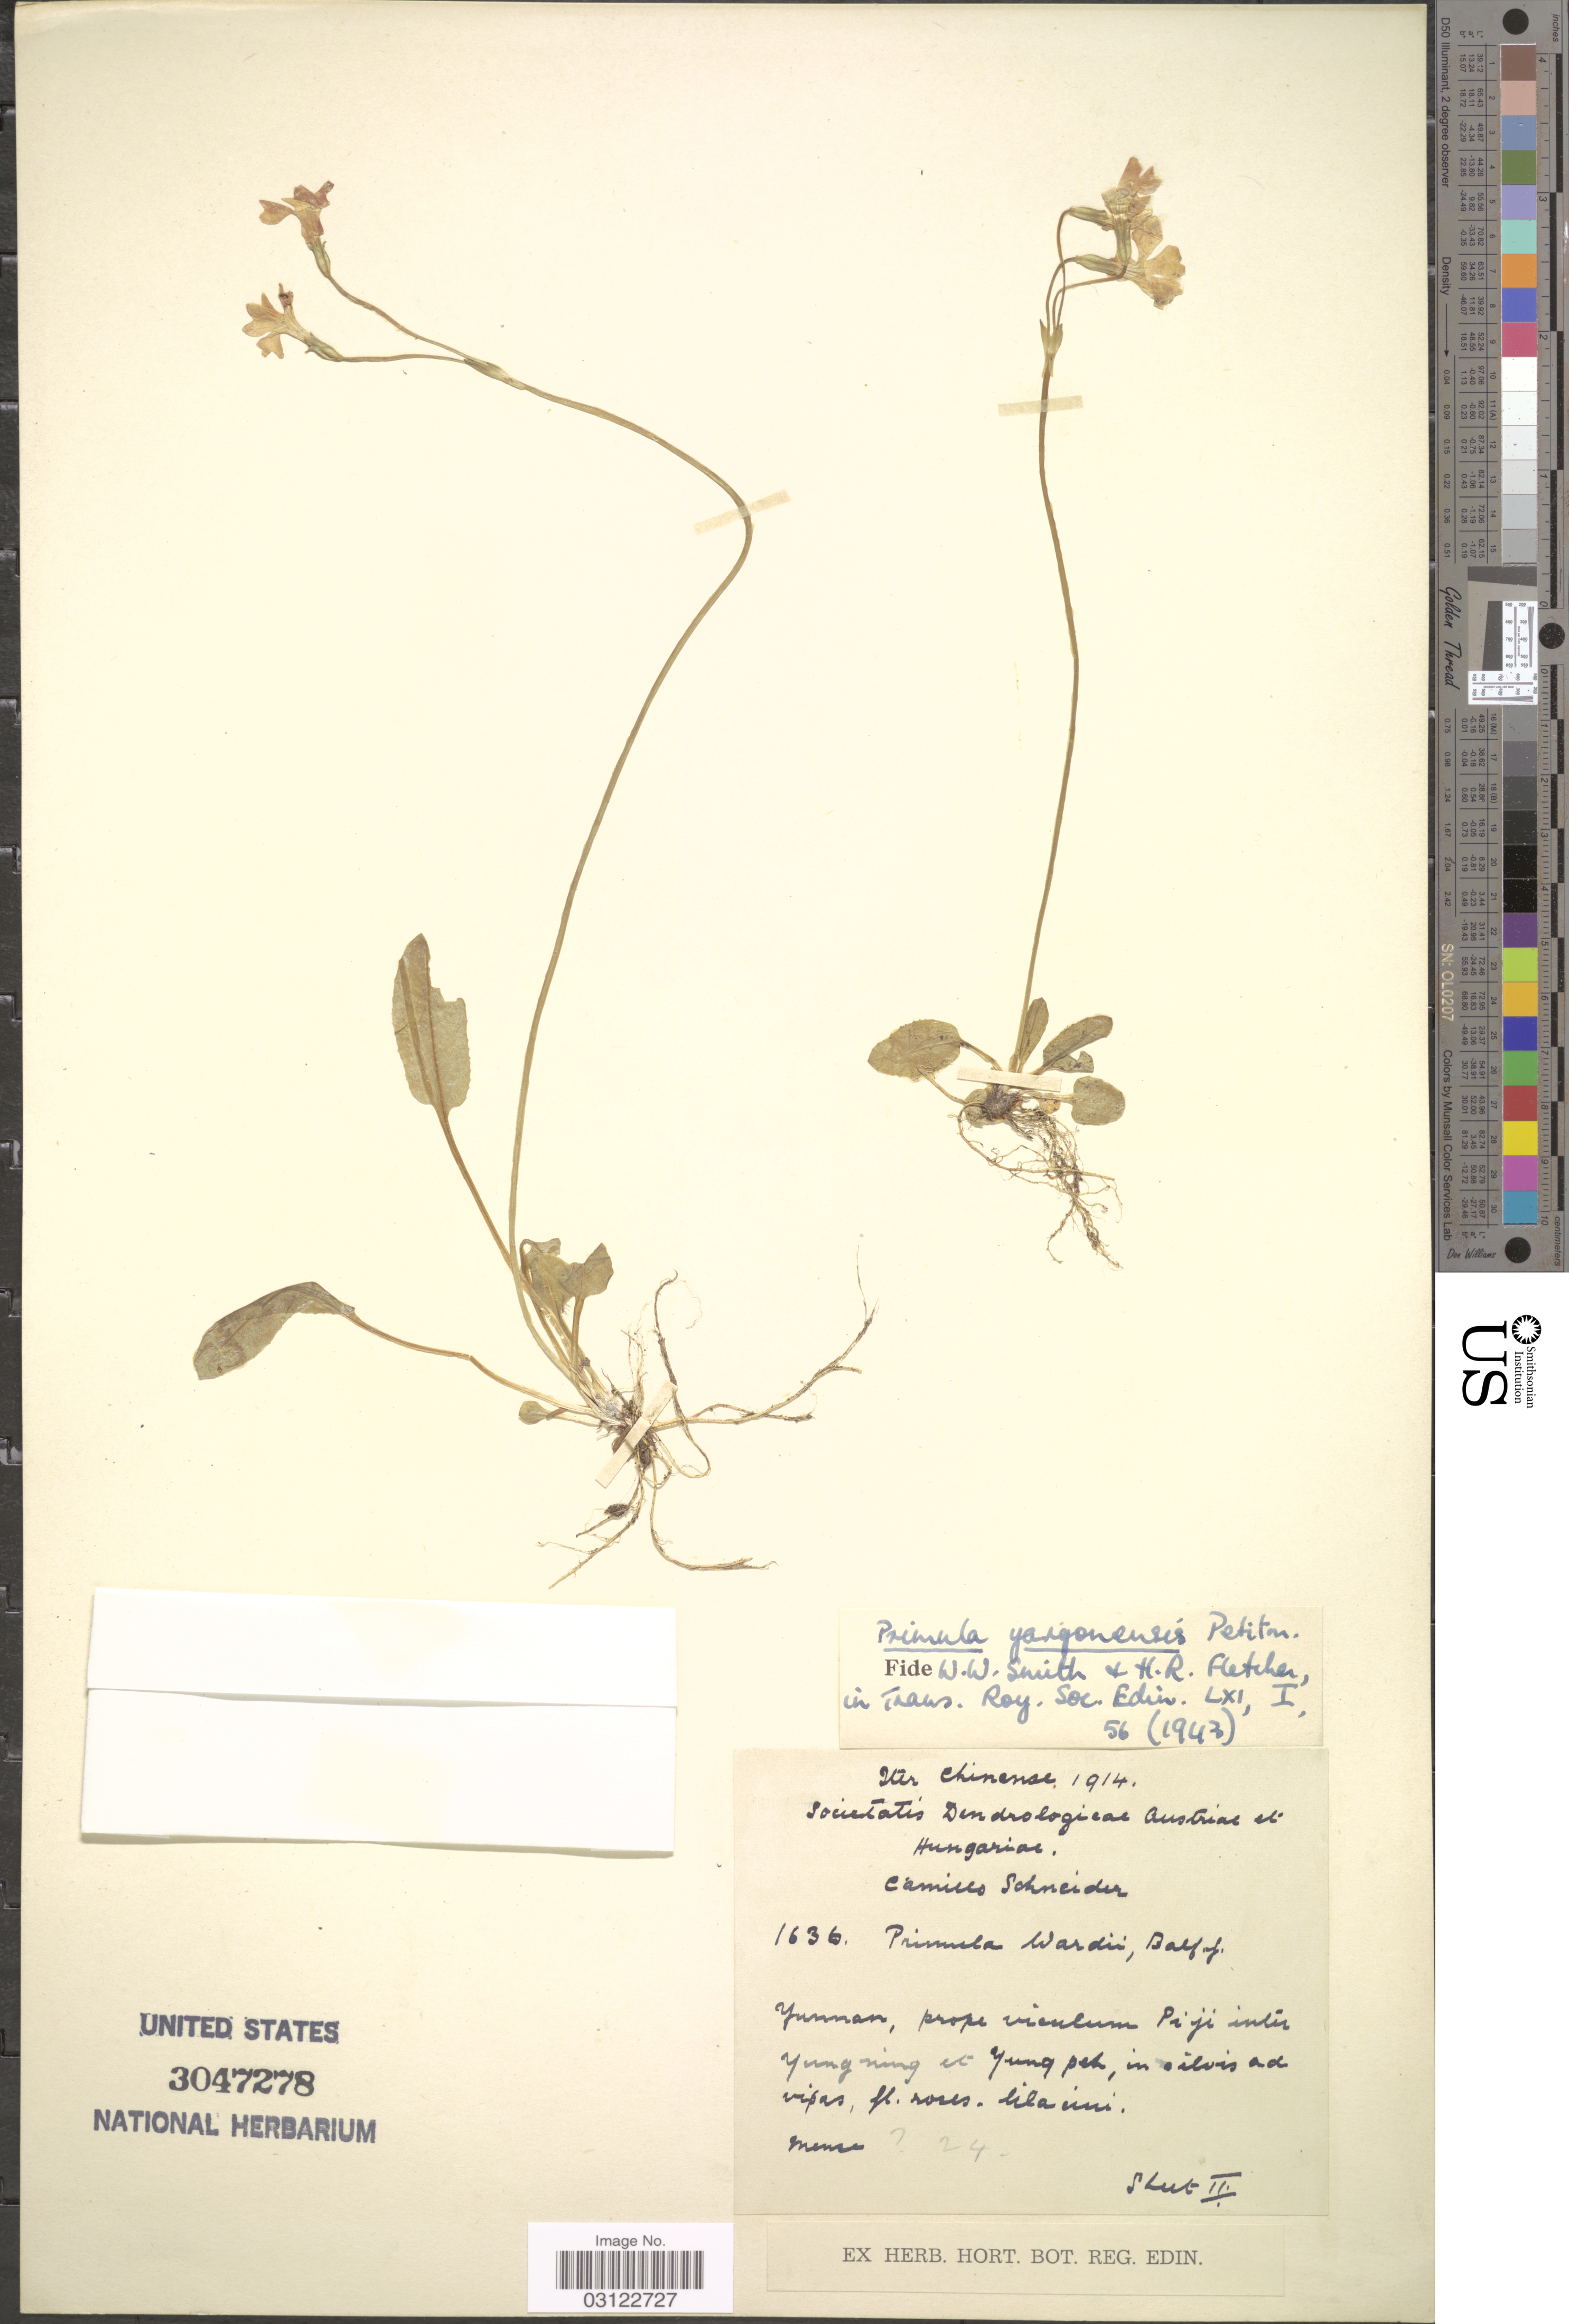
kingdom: Plantae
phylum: Tracheophyta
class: Magnoliopsida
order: Ericales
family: Primulaceae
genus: Primula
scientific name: Primula yargongensis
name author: Petitm.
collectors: C. K. Schneider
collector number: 1636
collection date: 1914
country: China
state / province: Yunnan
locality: Prope viculum Piji inter Yung ning et Yung peh.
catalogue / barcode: US 3047278